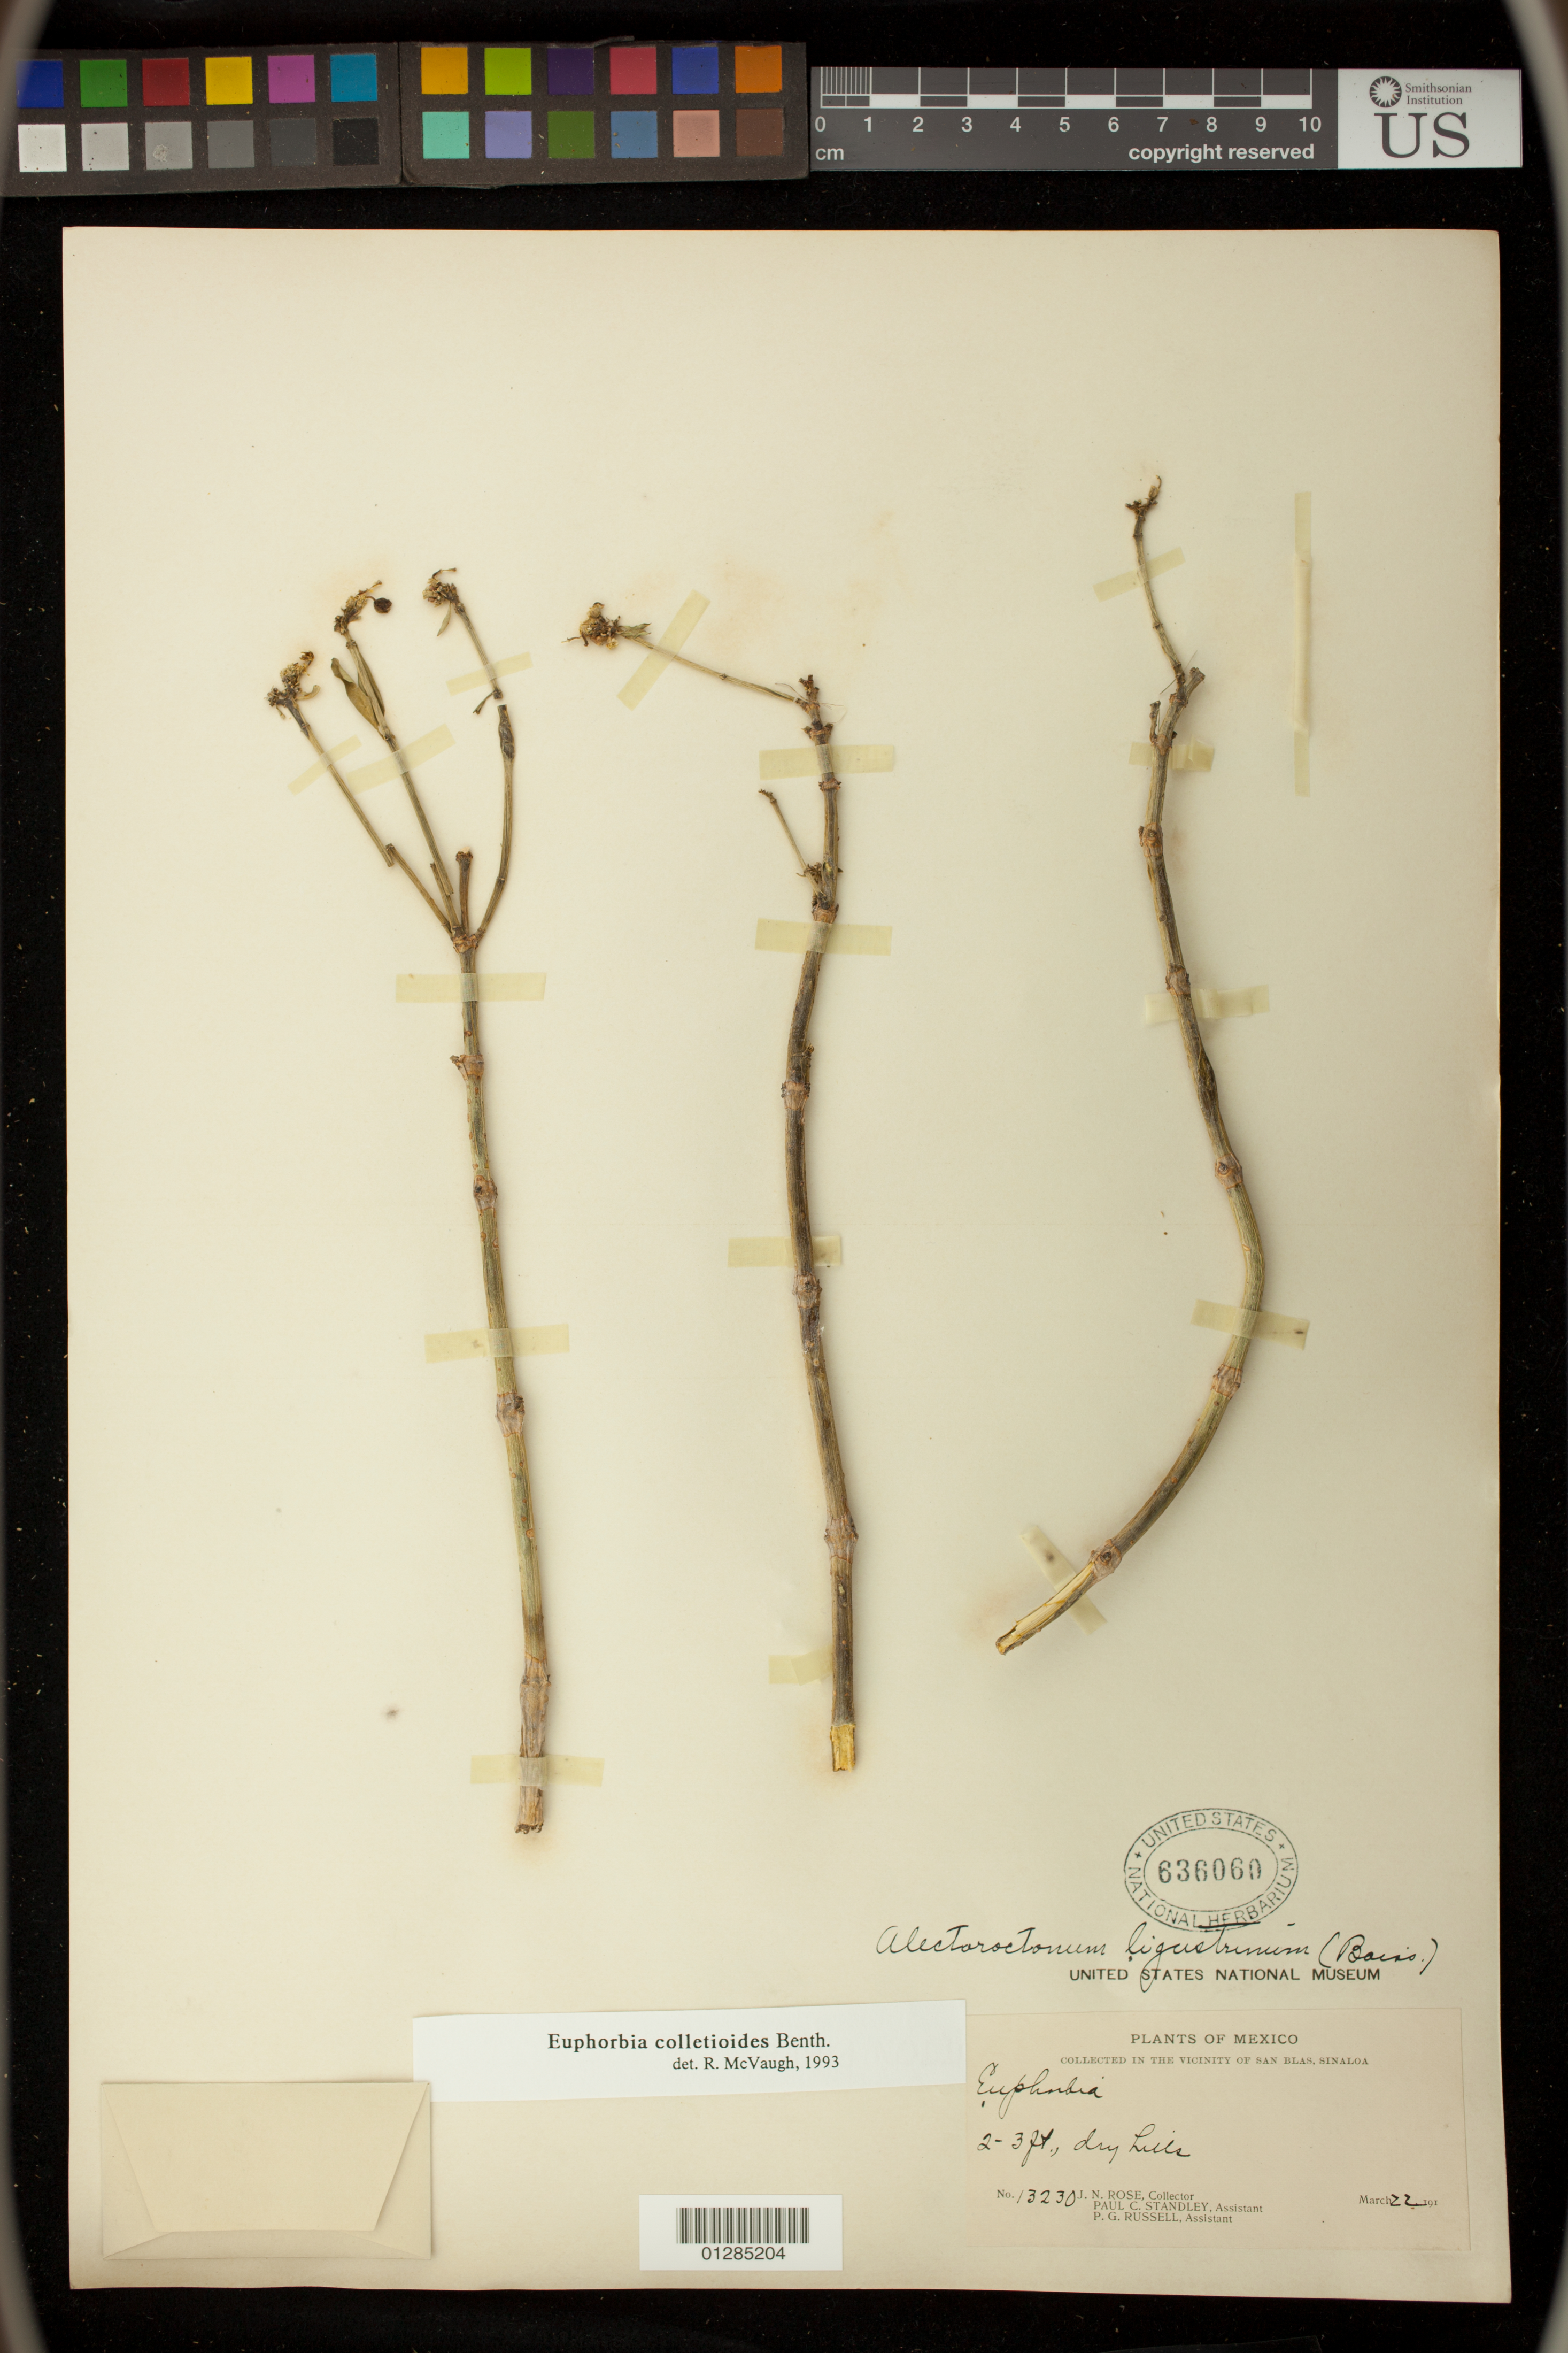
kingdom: Plantae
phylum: Tracheophyta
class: Magnoliopsida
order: Malpighiales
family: Euphorbiaceae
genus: Euphorbia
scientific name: Euphorbia colletioides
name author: Benth.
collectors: J. N. Rose, P. C. Standley & P. G. Russell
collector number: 13230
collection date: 1910-03-22/1919-03-22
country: Mexico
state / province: Sinaloa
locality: Vicinity of San Blas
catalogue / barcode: US 636060